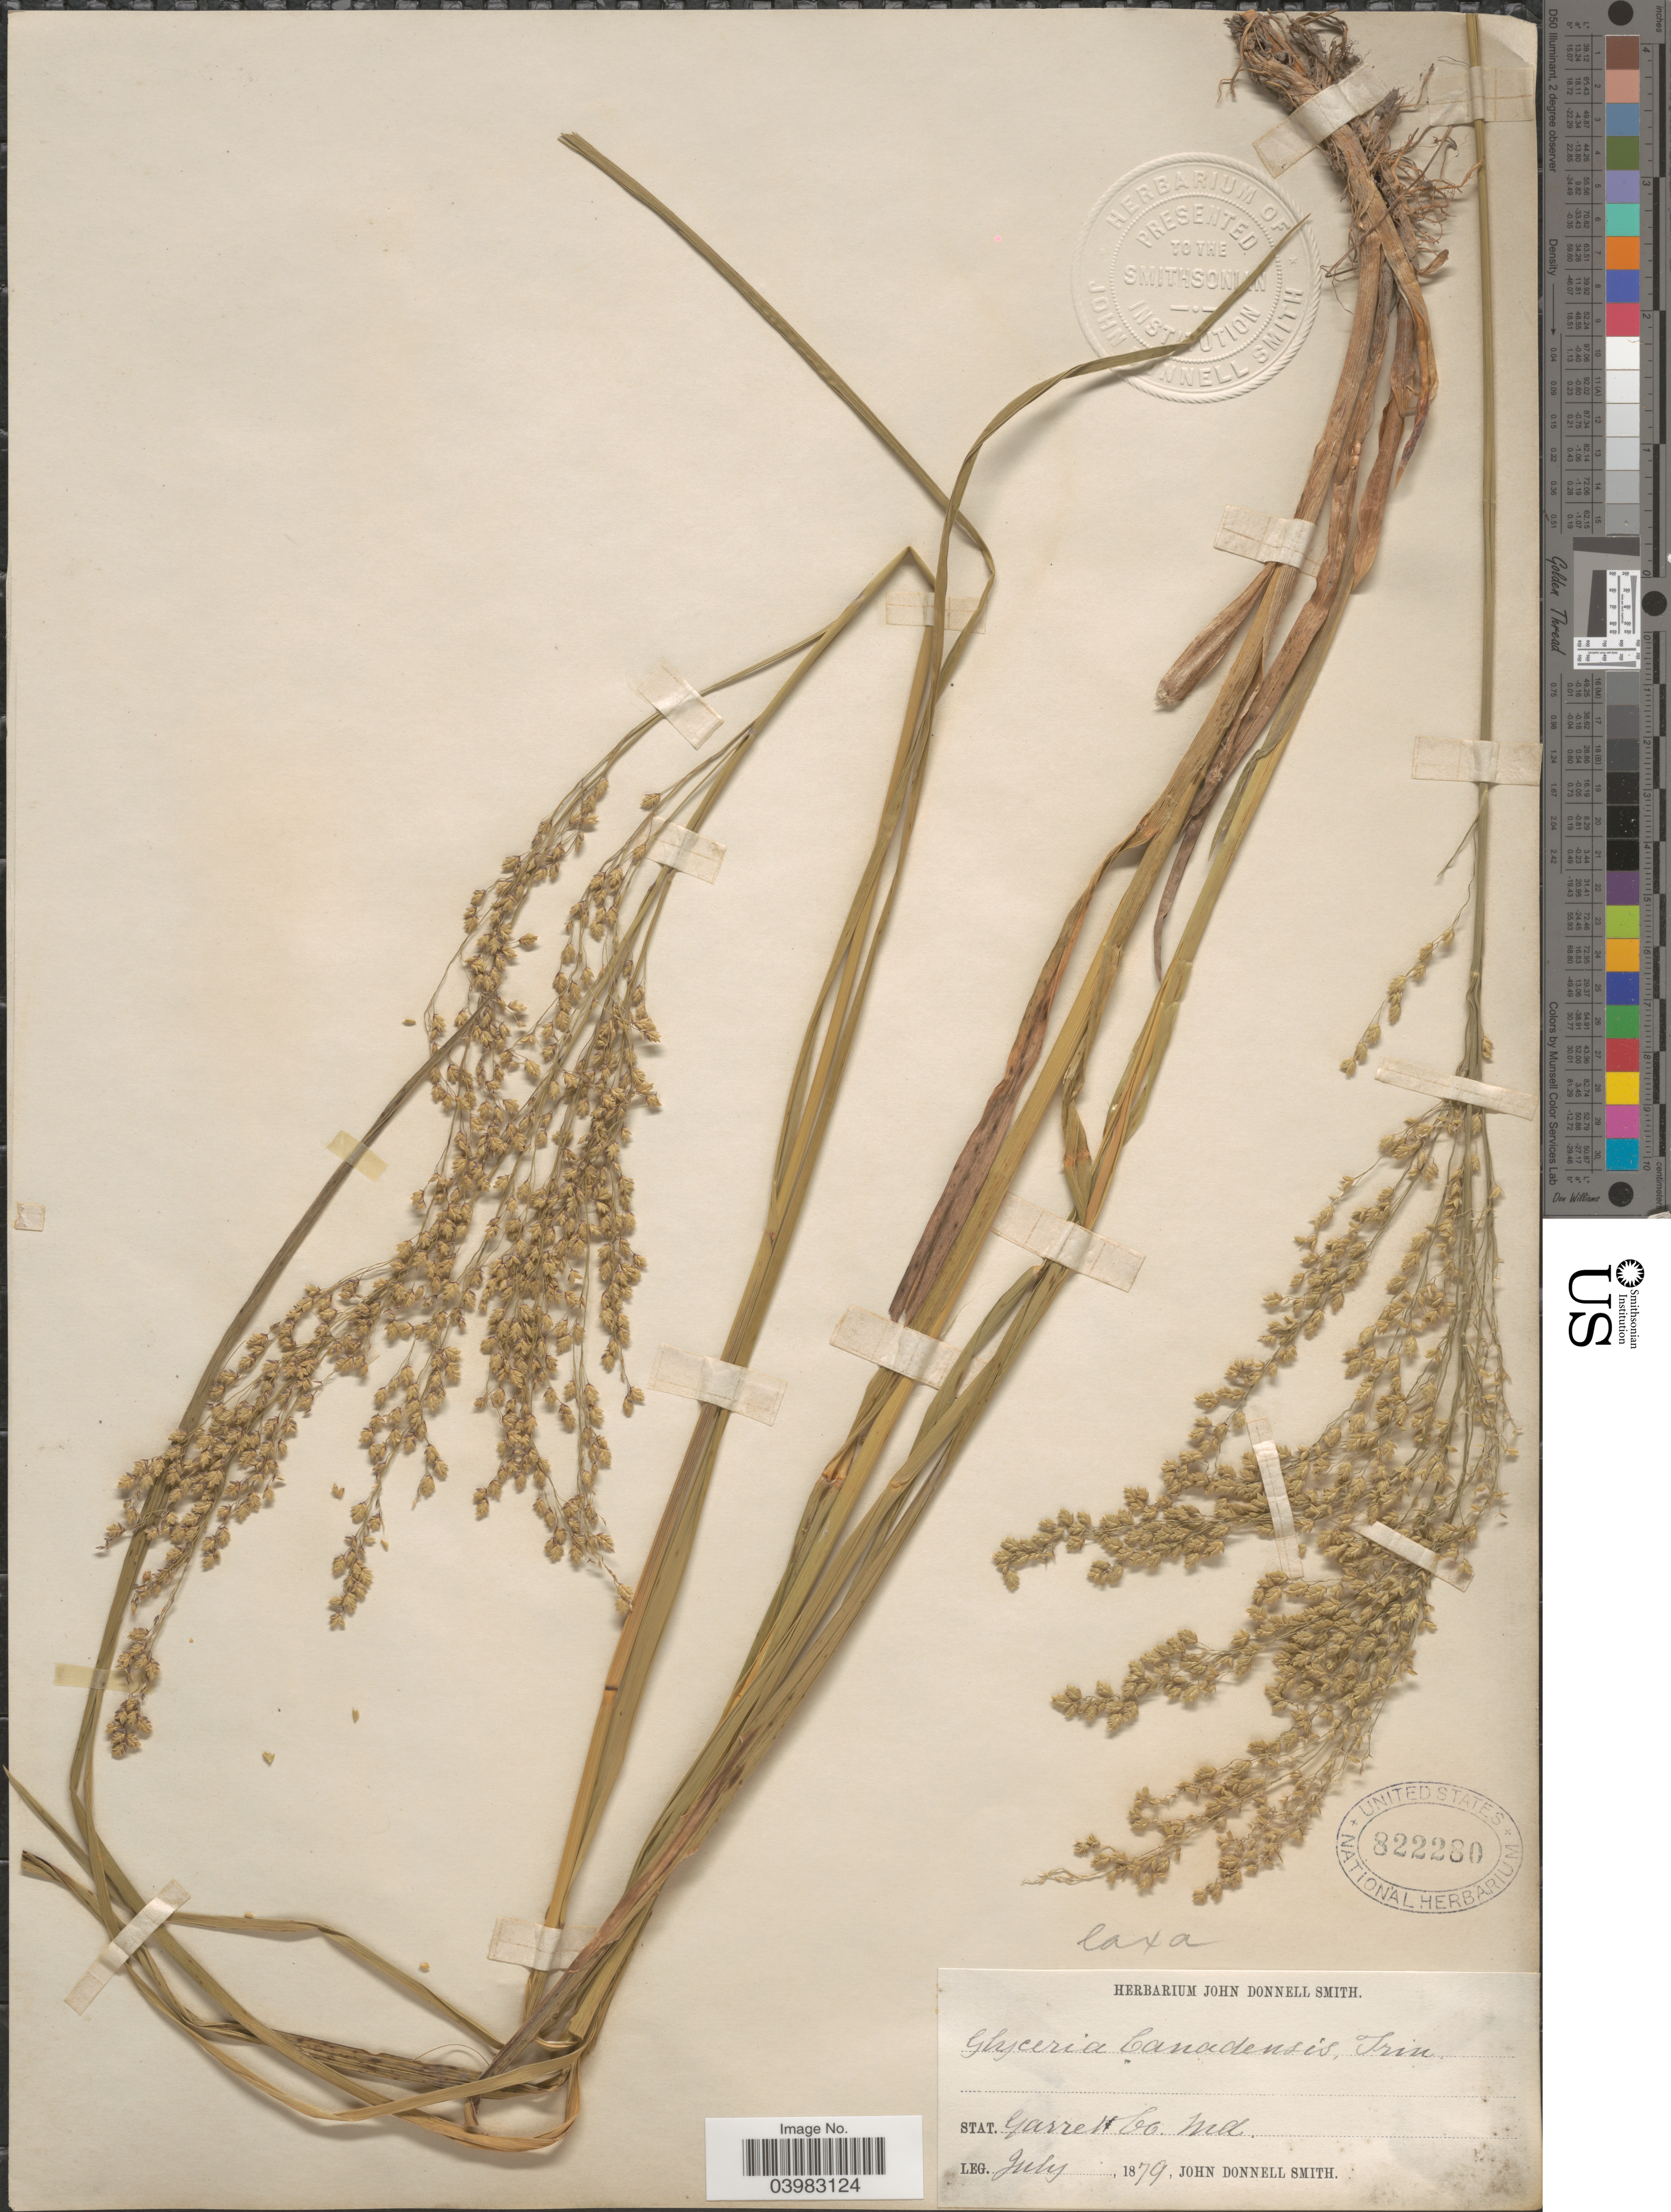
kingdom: Plantae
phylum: Tracheophyta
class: Liliopsida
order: Poales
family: Poaceae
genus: Glyceria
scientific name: Glyceria canadensis var. laxa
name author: (Scribn.) Hitchc.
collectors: J. Donnell Smith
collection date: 1879-07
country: United States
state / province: Maryland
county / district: Garrett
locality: Stat. Garrett Co.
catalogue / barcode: US 822280